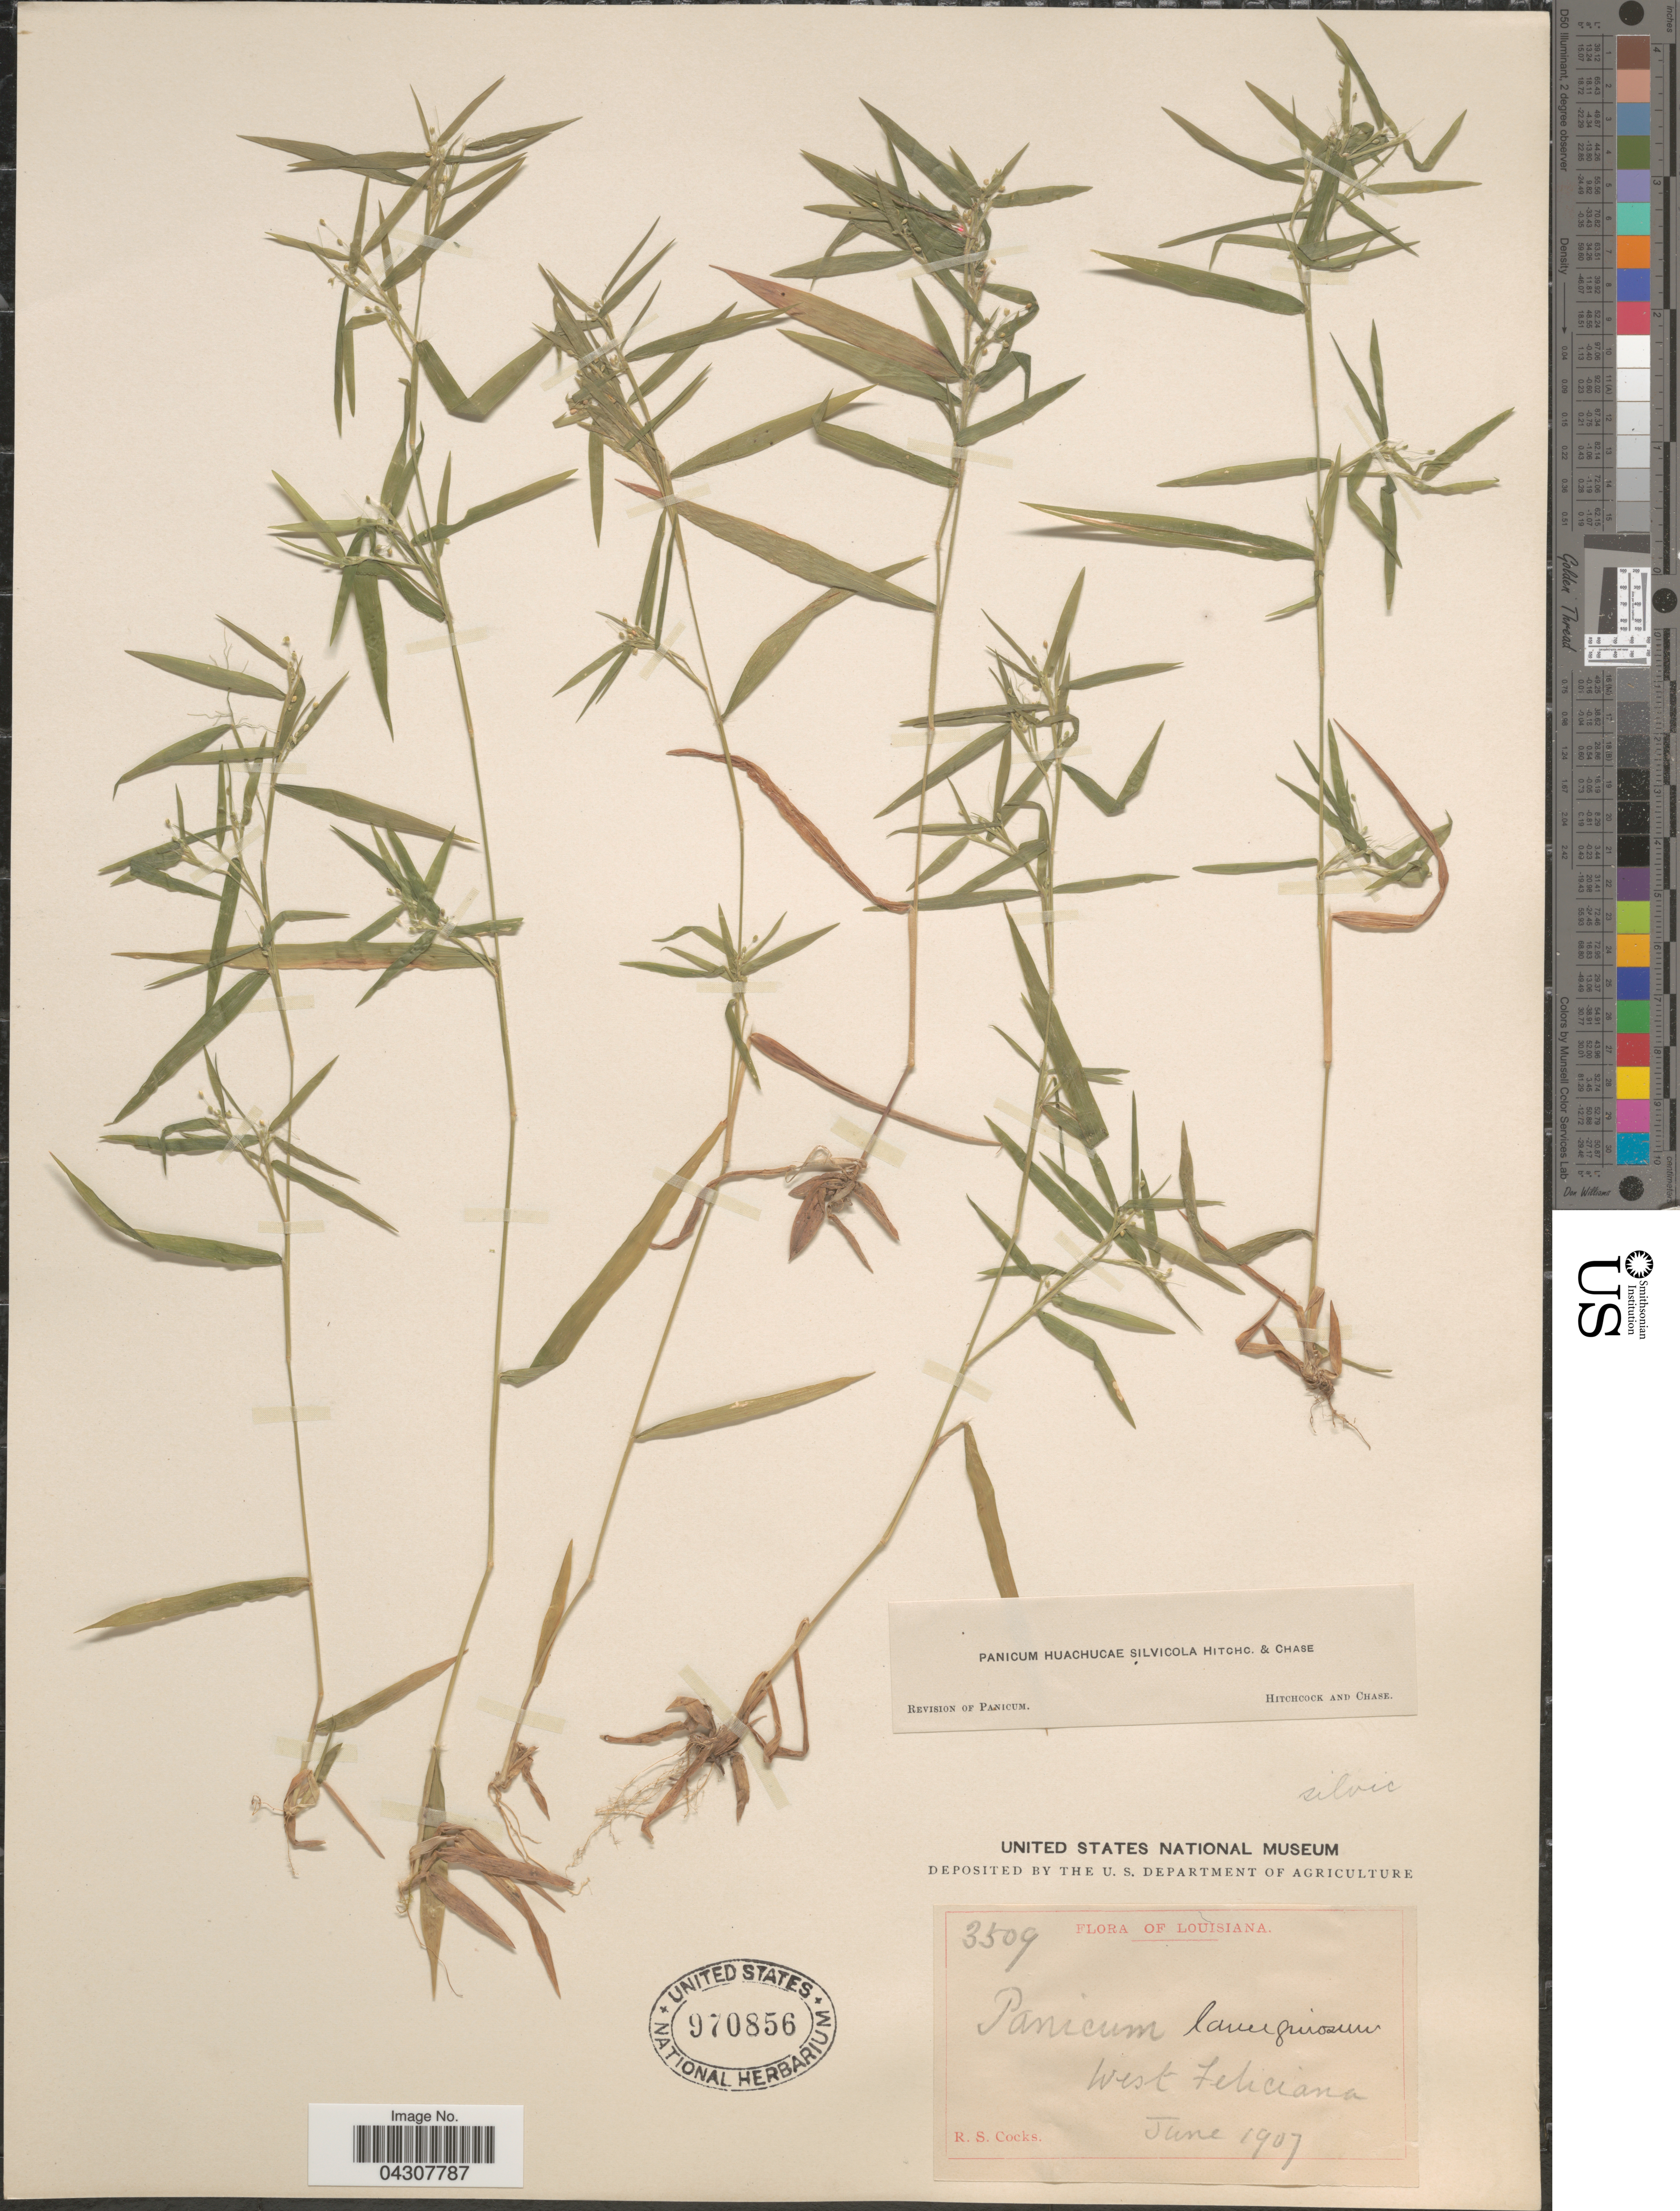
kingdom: Plantae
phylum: Tracheophyta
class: Liliopsida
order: Poales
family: Poaceae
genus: Dichanthelium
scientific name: Dichanthelium acuminatum var. acuminatum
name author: (Sw.) Gould & C.A. Clark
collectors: R. Cocks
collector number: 3509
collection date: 1907-06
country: United States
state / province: Louisiana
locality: West Feliciana.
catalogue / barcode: US 970856